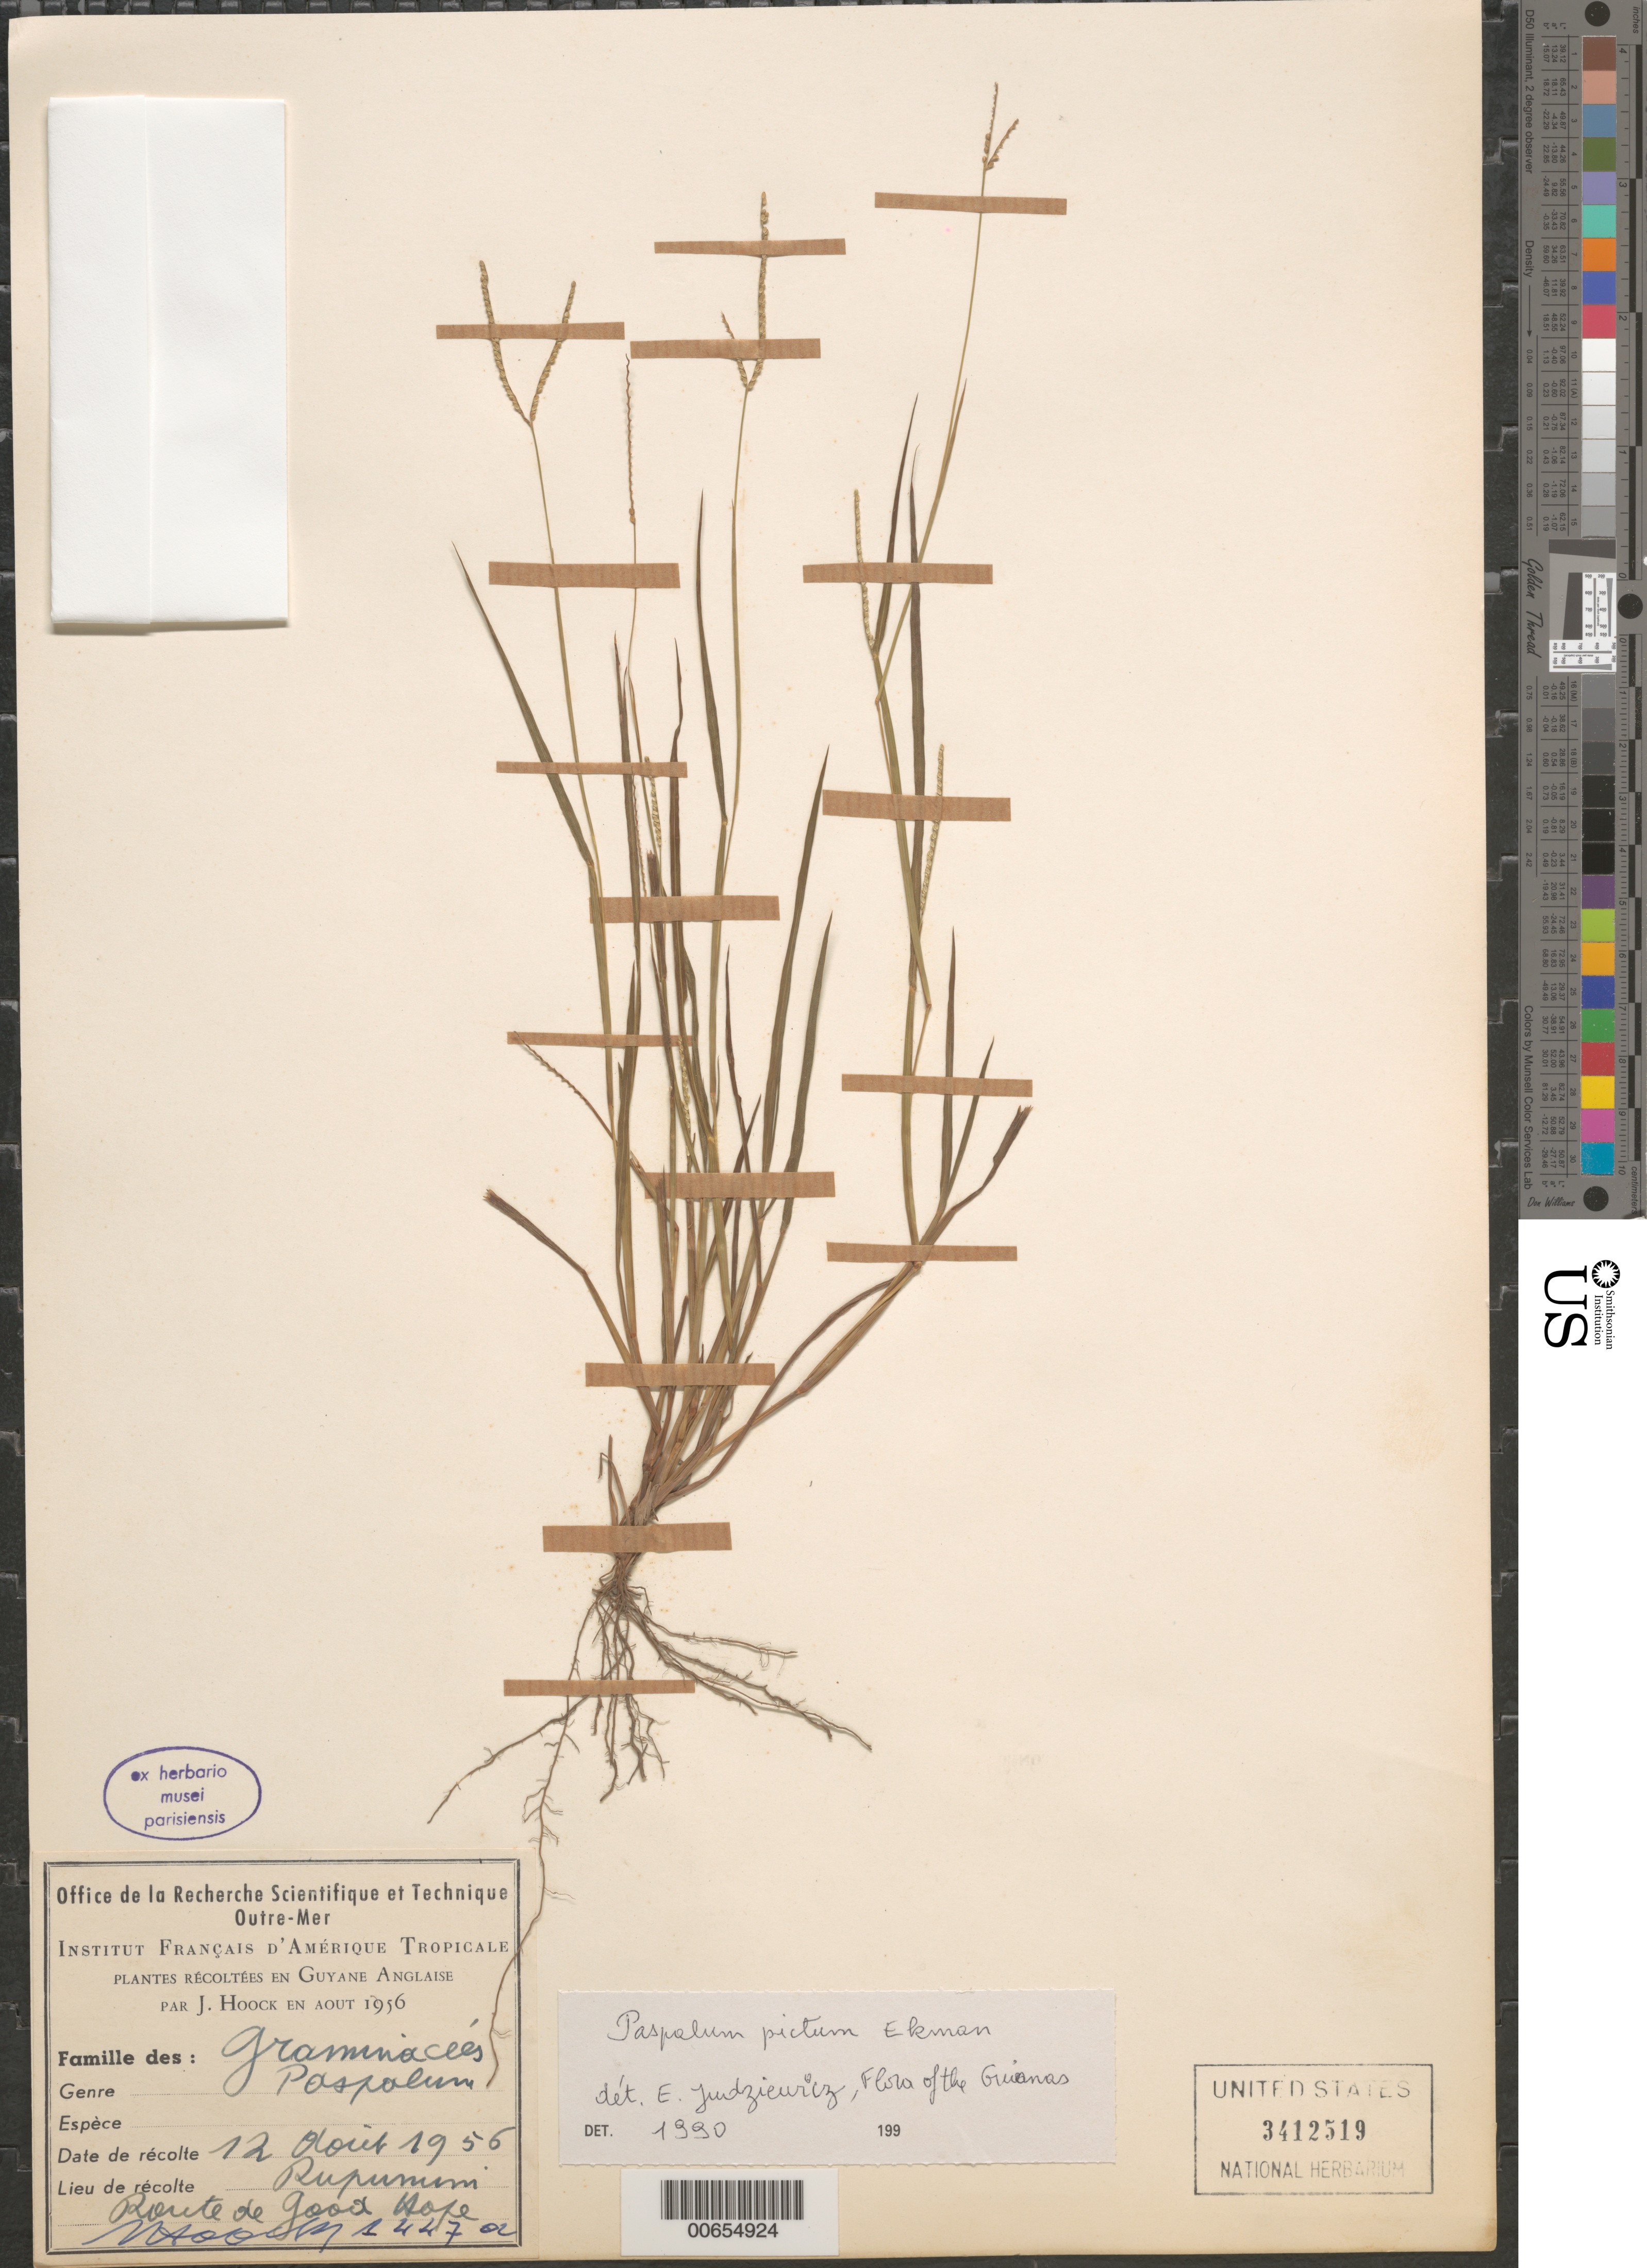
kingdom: Plantae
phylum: Tracheophyta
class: Liliopsida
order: Poales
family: Poaceae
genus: Paspalum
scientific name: Paspalum pictum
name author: Ekman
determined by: Judziewicz, E. J.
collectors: J. Hoock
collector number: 1447 a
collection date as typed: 12-Aug-56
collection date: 1956-08-12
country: Guyana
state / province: U. Takutu-U. Essequibo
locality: Rupununi, Route de Good Hope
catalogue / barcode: US 3412519